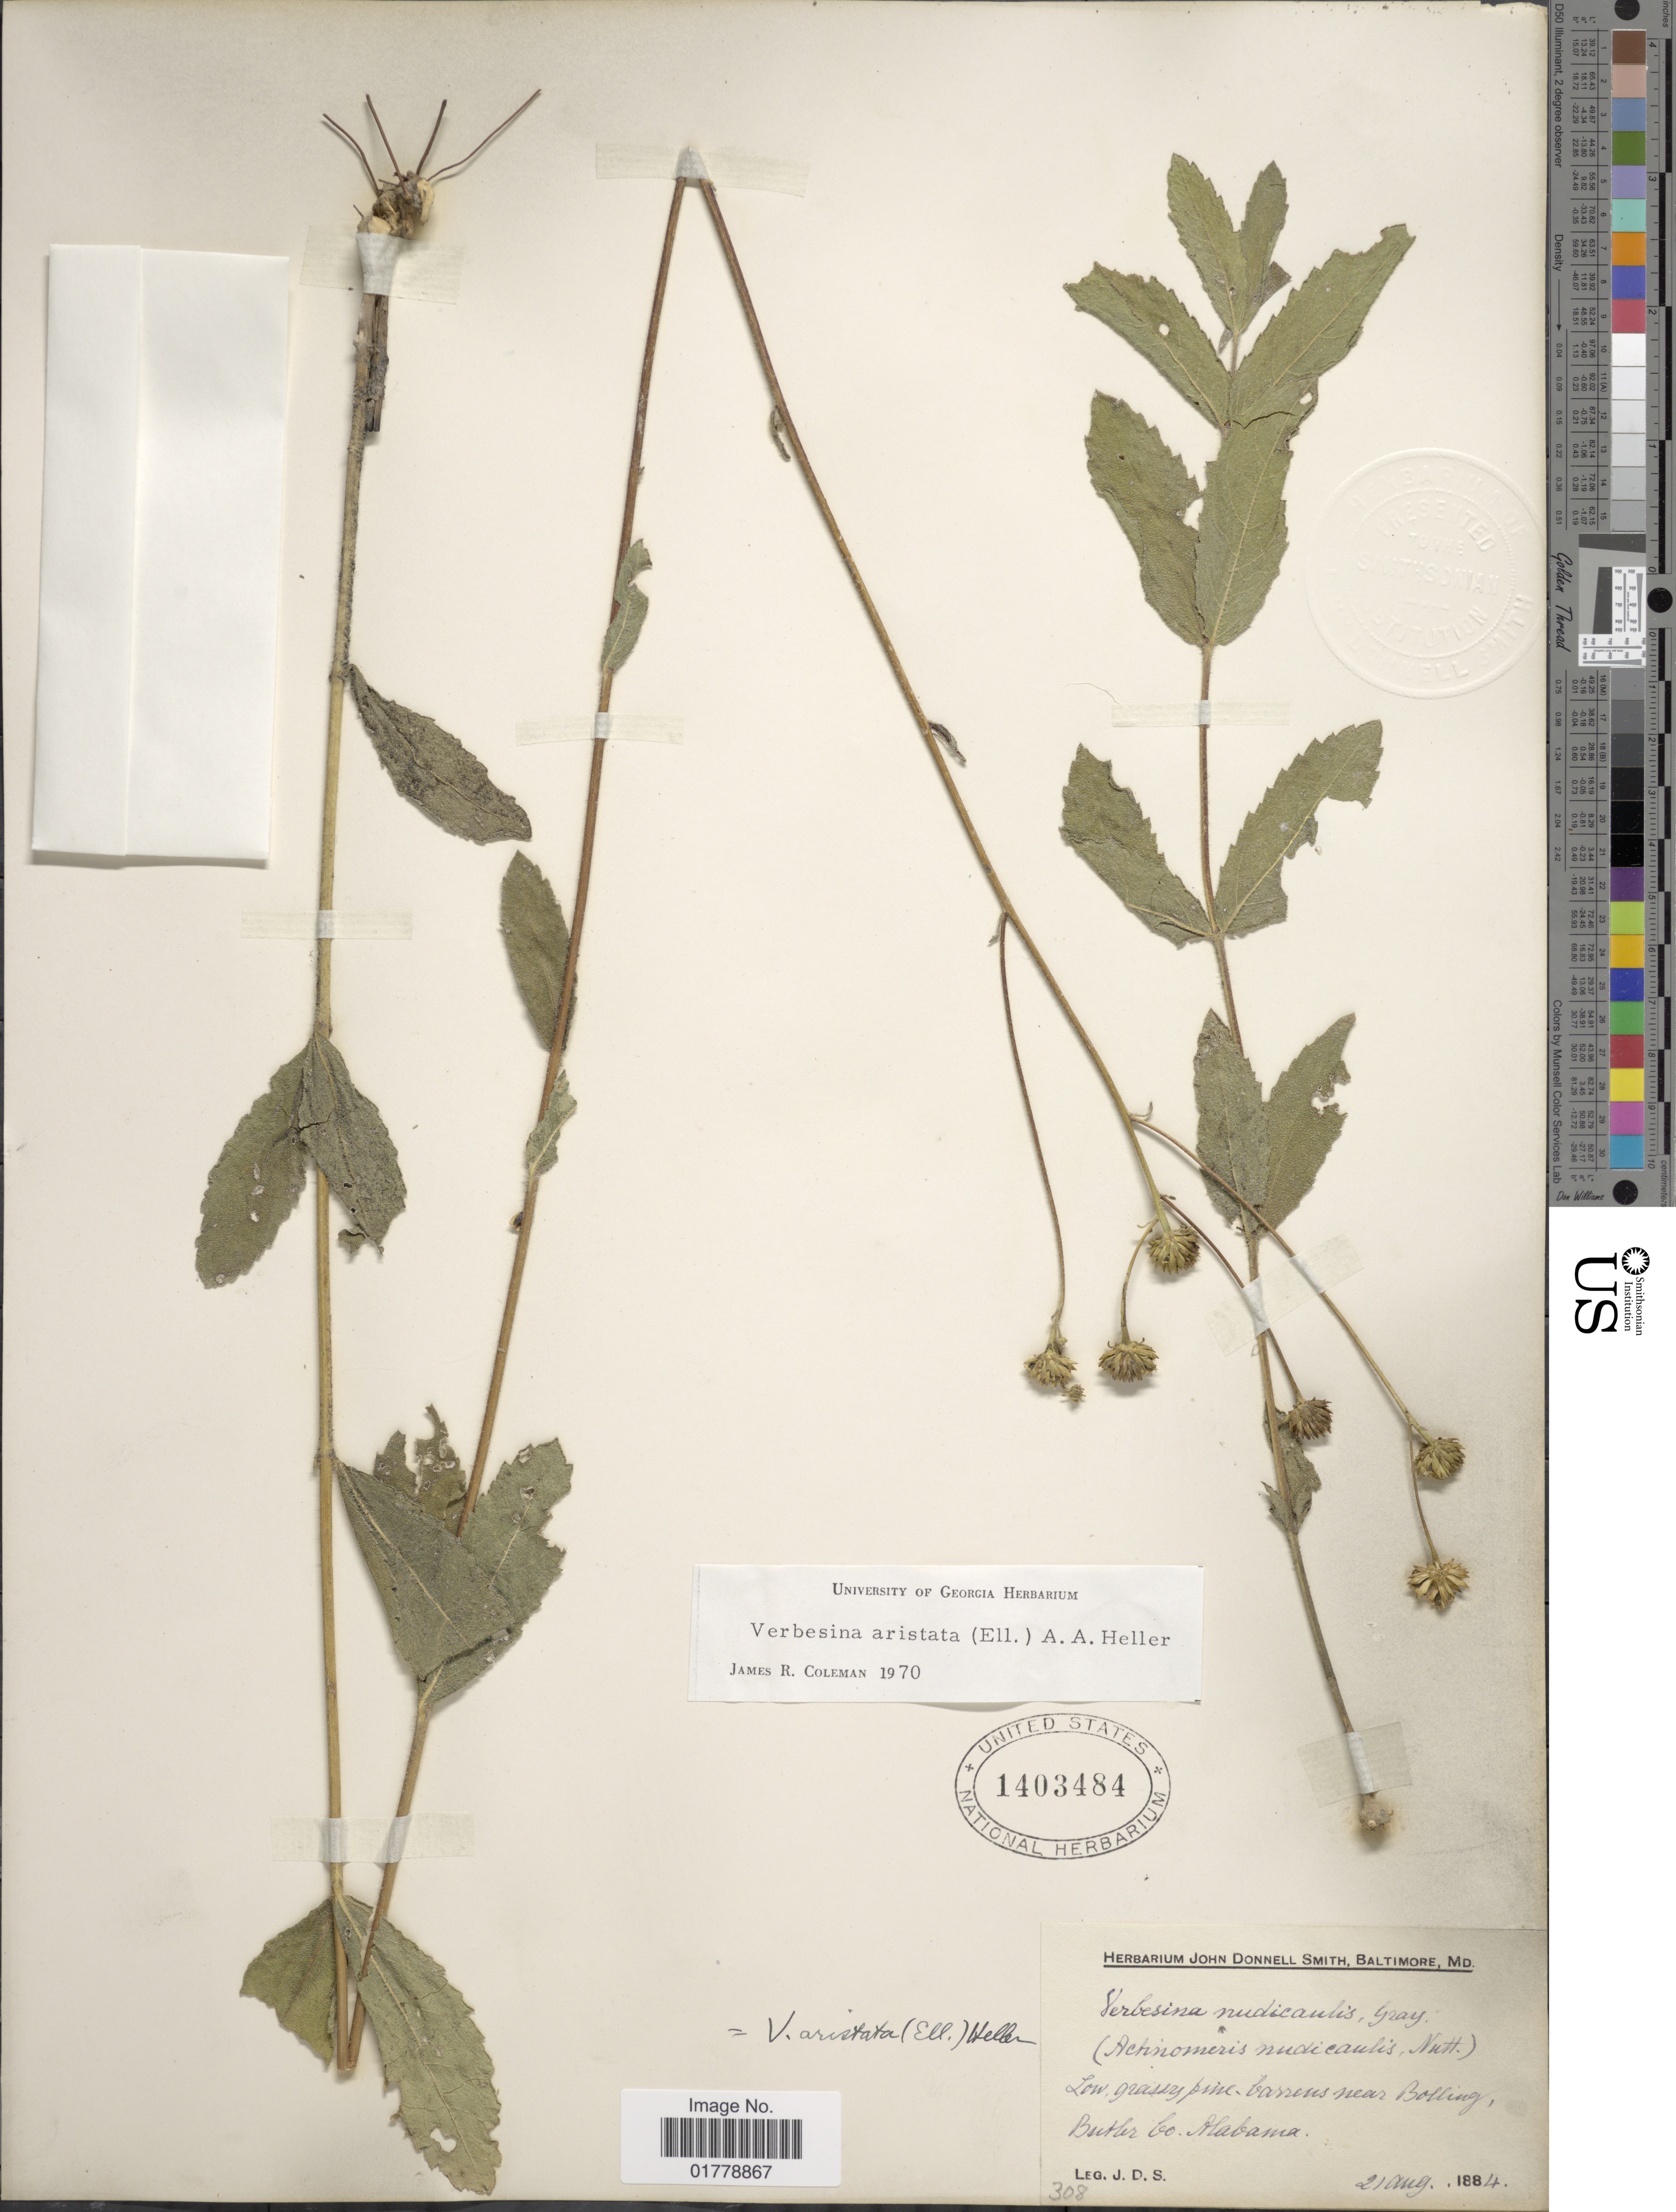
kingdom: Plantae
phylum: Tracheophyta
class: Magnoliopsida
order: Asterales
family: Asteraceae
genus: Verbesina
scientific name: Verbesina aristata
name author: (Elliott) A. Heller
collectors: J. Donnell Smith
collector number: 308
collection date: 1884-08-21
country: United States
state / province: Alabama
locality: Low grassy pine-barrens near Bolling, Butler Co. Alabama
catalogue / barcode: US 1403484